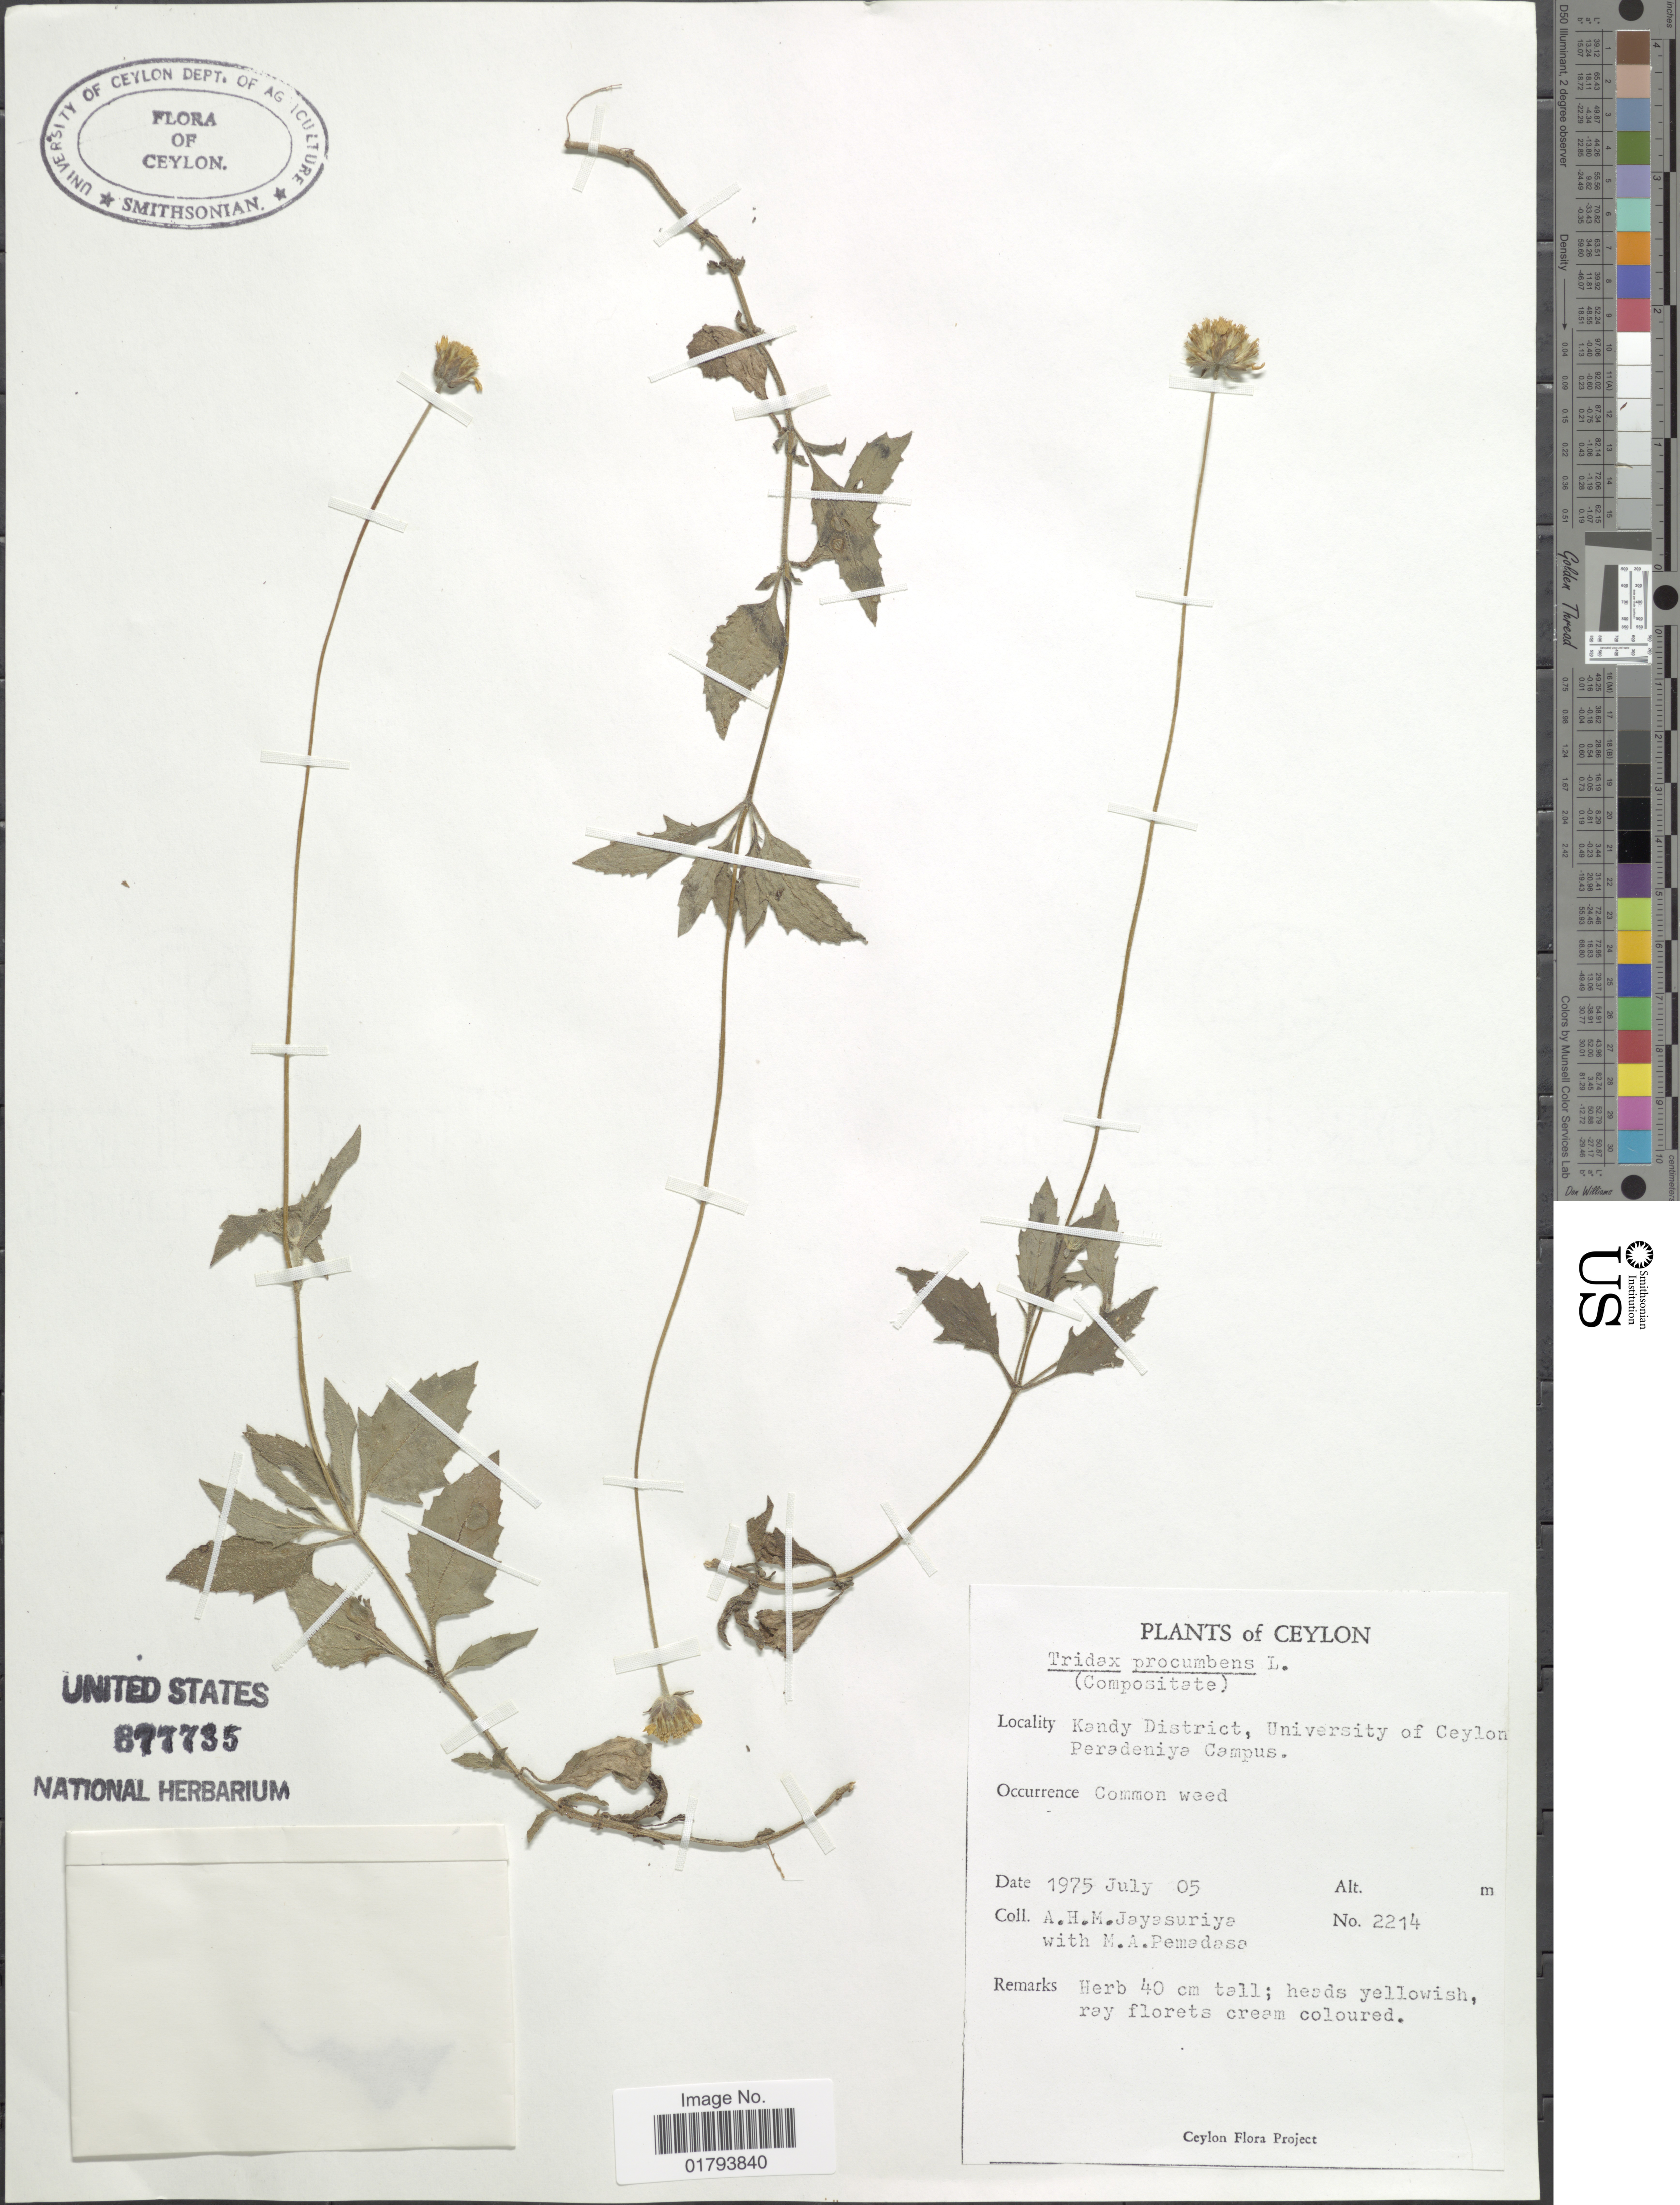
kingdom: Plantae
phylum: Tracheophyta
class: Magnoliopsida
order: Asterales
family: Asteraceae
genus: Tridax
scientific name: Tridax procumbens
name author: L.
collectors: A. H. Jayasuriya & M. Pemadasa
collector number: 2214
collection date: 1975-07-05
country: Sri Lanka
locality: Ceylon, Kandy District, University of Ceylon Peradeniya Campus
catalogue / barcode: US 677735